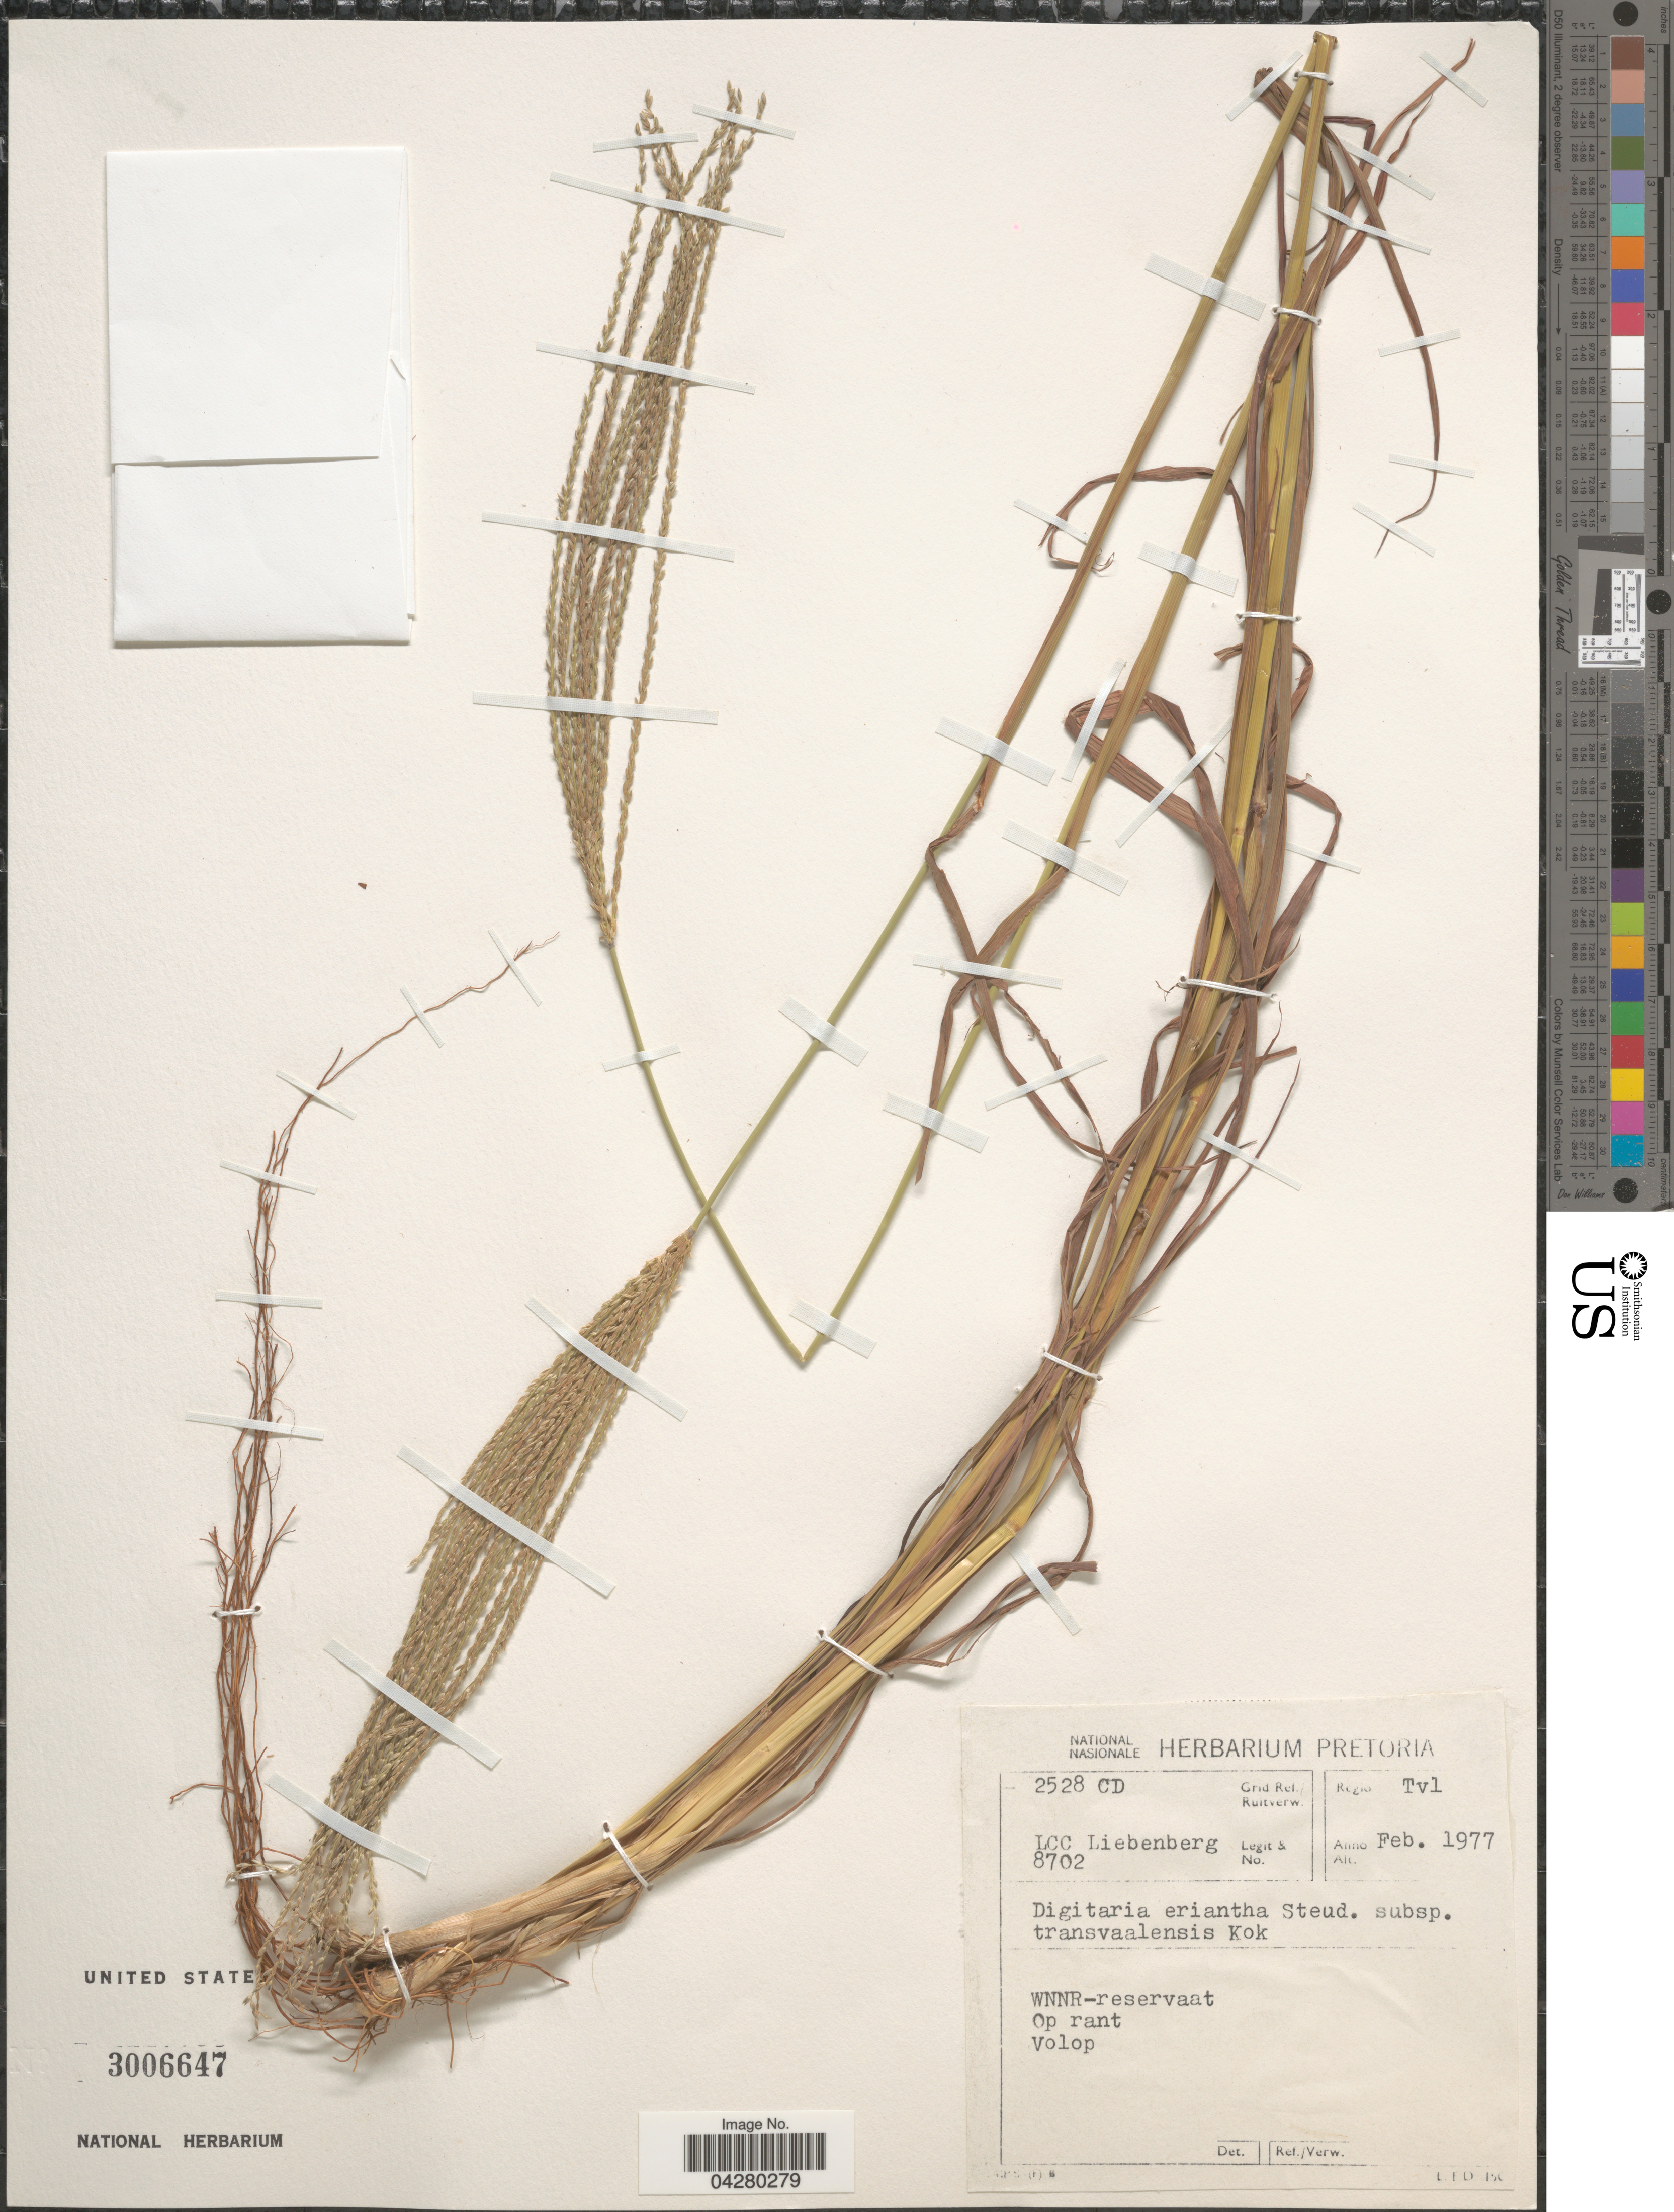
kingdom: Plantae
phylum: Tracheophyta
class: Liliopsida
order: Poales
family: Poaceae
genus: Digitaria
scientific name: Digitaria eriantha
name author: Steud.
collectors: L. Liebenberg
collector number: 8702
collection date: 1977-02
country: South Africa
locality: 2528 CD Grid Ref./ Ruitverw. Regio Tvl. WNNR-reservaat.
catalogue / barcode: US 3006647